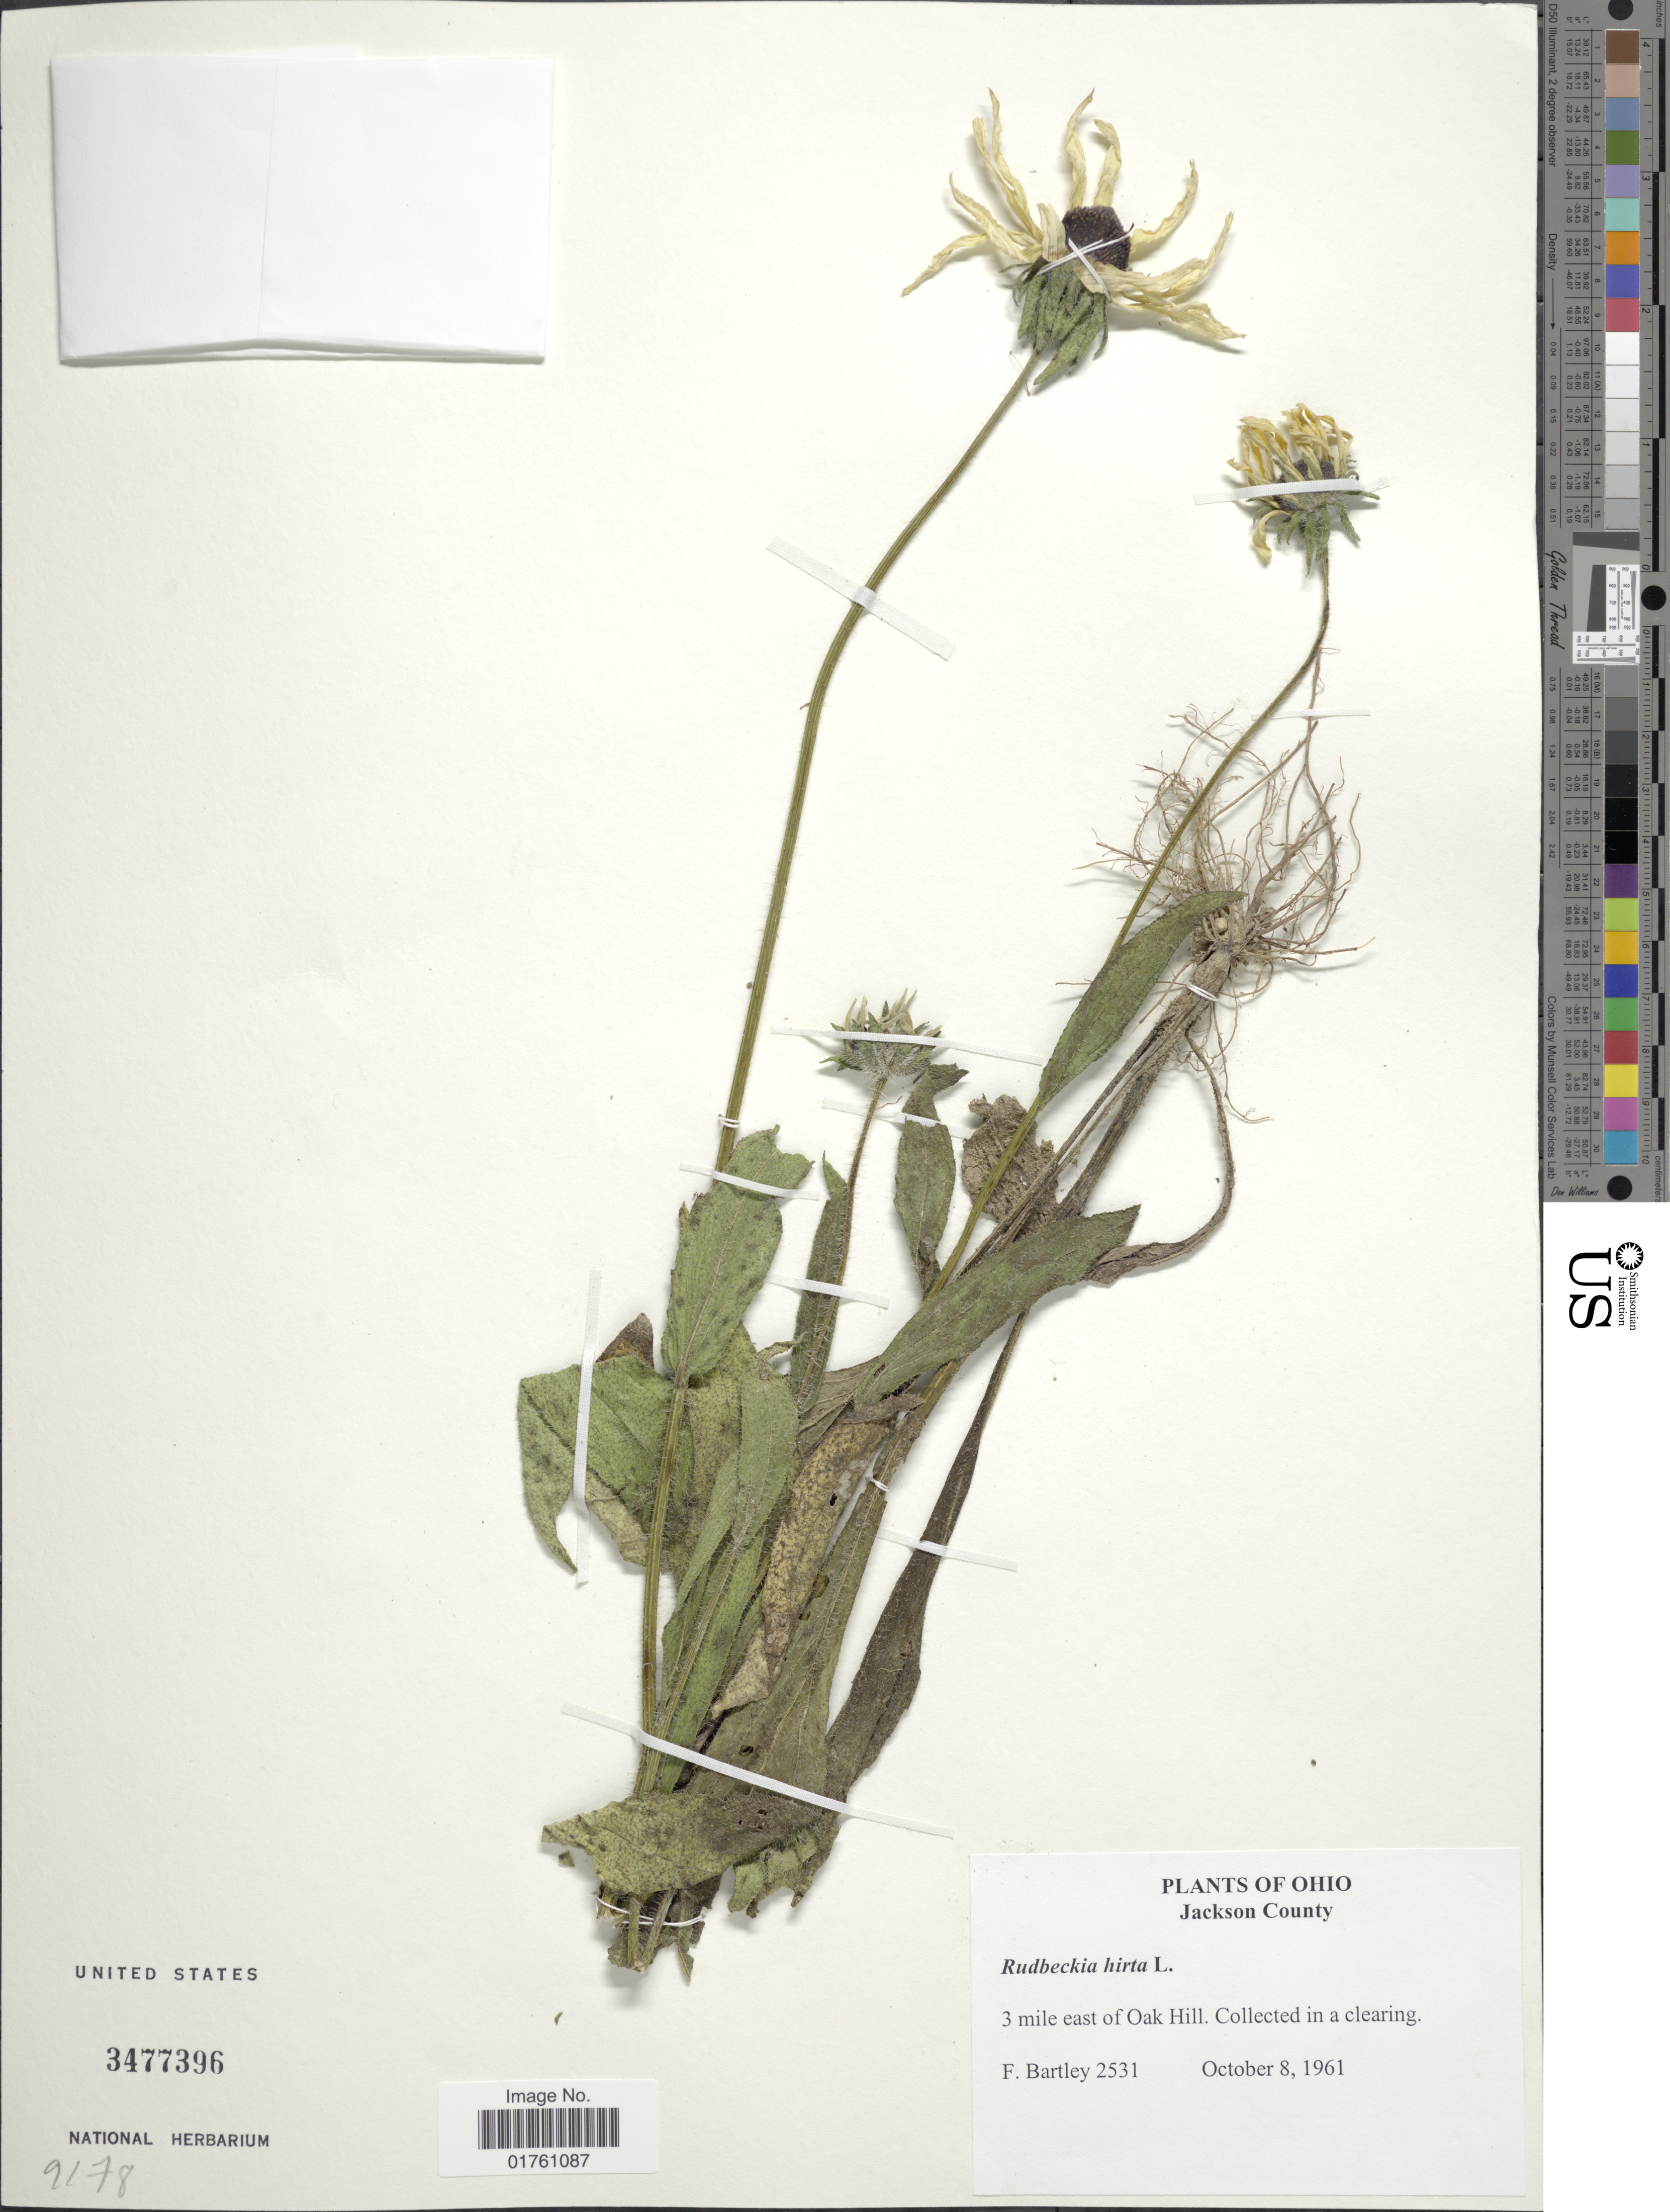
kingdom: Plantae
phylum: Tracheophyta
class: Magnoliopsida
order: Asterales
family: Asteraceae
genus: Rudbeckia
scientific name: Rudbeckia hirta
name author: L.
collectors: F. Bartley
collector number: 2531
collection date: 1961-10-08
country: United States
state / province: Ohio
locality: Jackson County, 3 mile east of Oak Hill. Collected in a clearing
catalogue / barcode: US 3477396